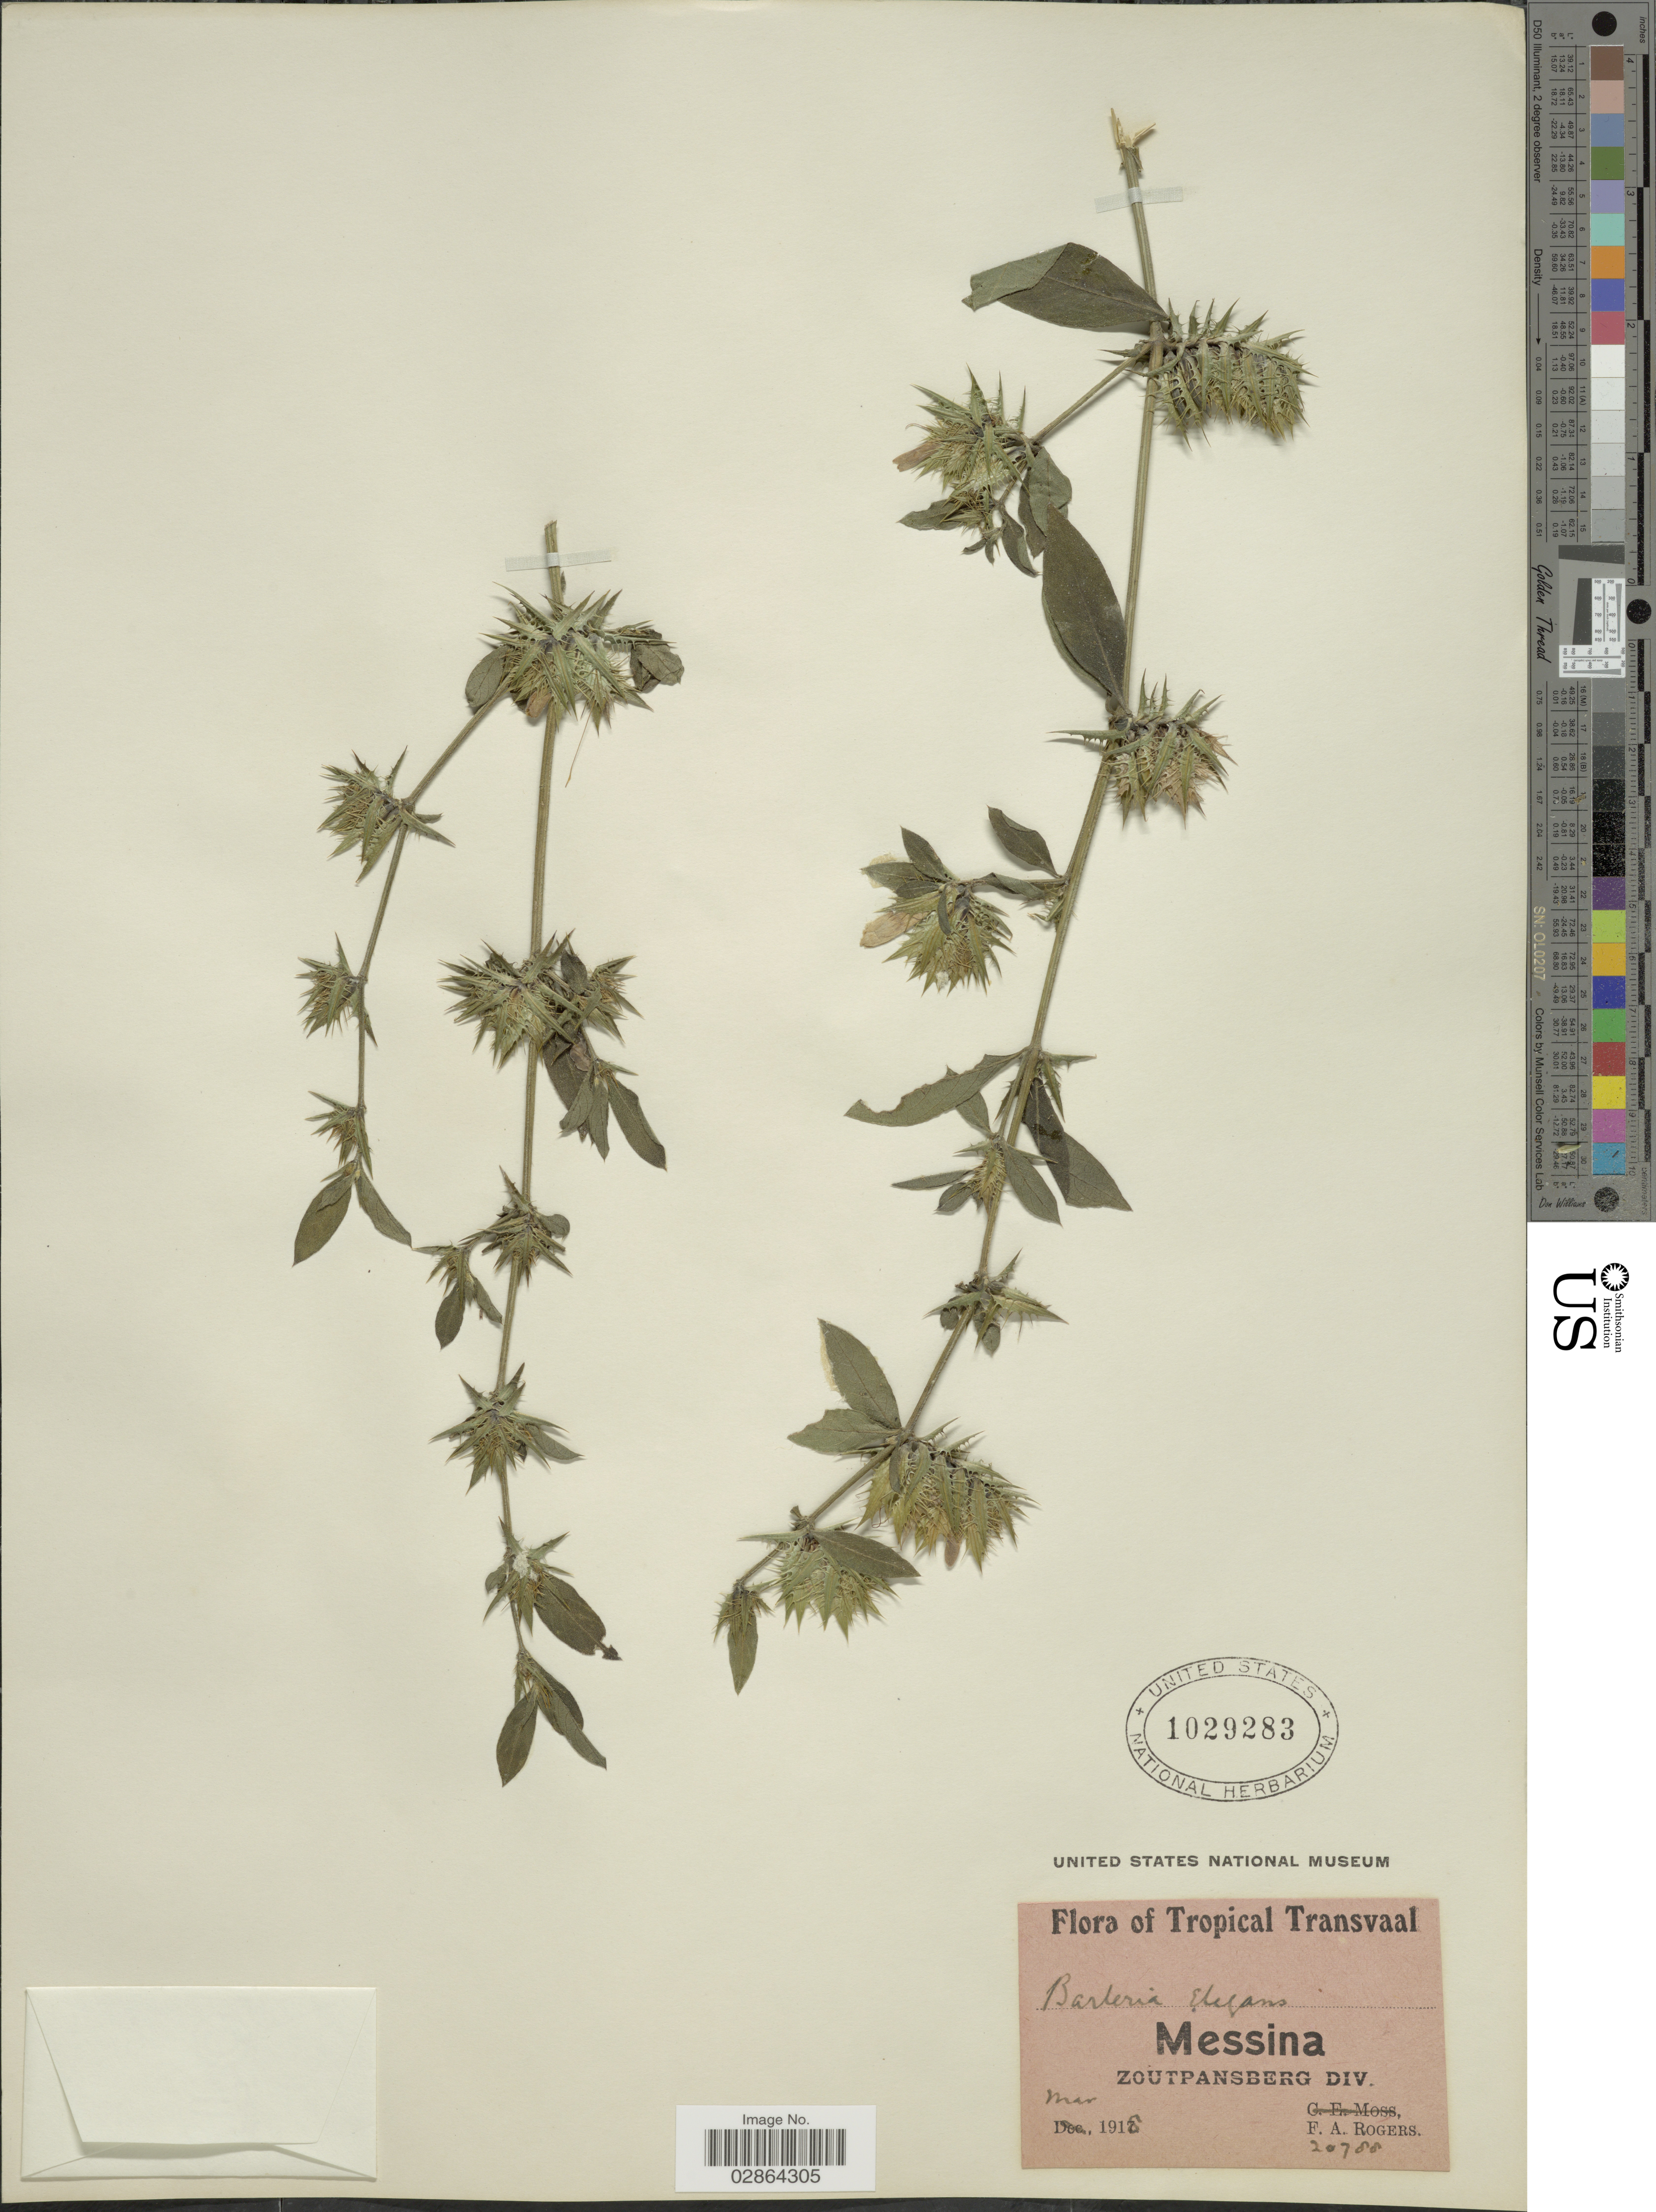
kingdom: Plantae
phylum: Tracheophyta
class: Magnoliopsida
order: Lamiales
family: Acanthaceae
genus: Barleria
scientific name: Barleria elegans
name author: S. Moore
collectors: F. A. Rogers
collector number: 20788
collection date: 1918-03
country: South Africa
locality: Tropical Transvaal, Messina, Zoutpansberg Div.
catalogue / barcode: US 1029283